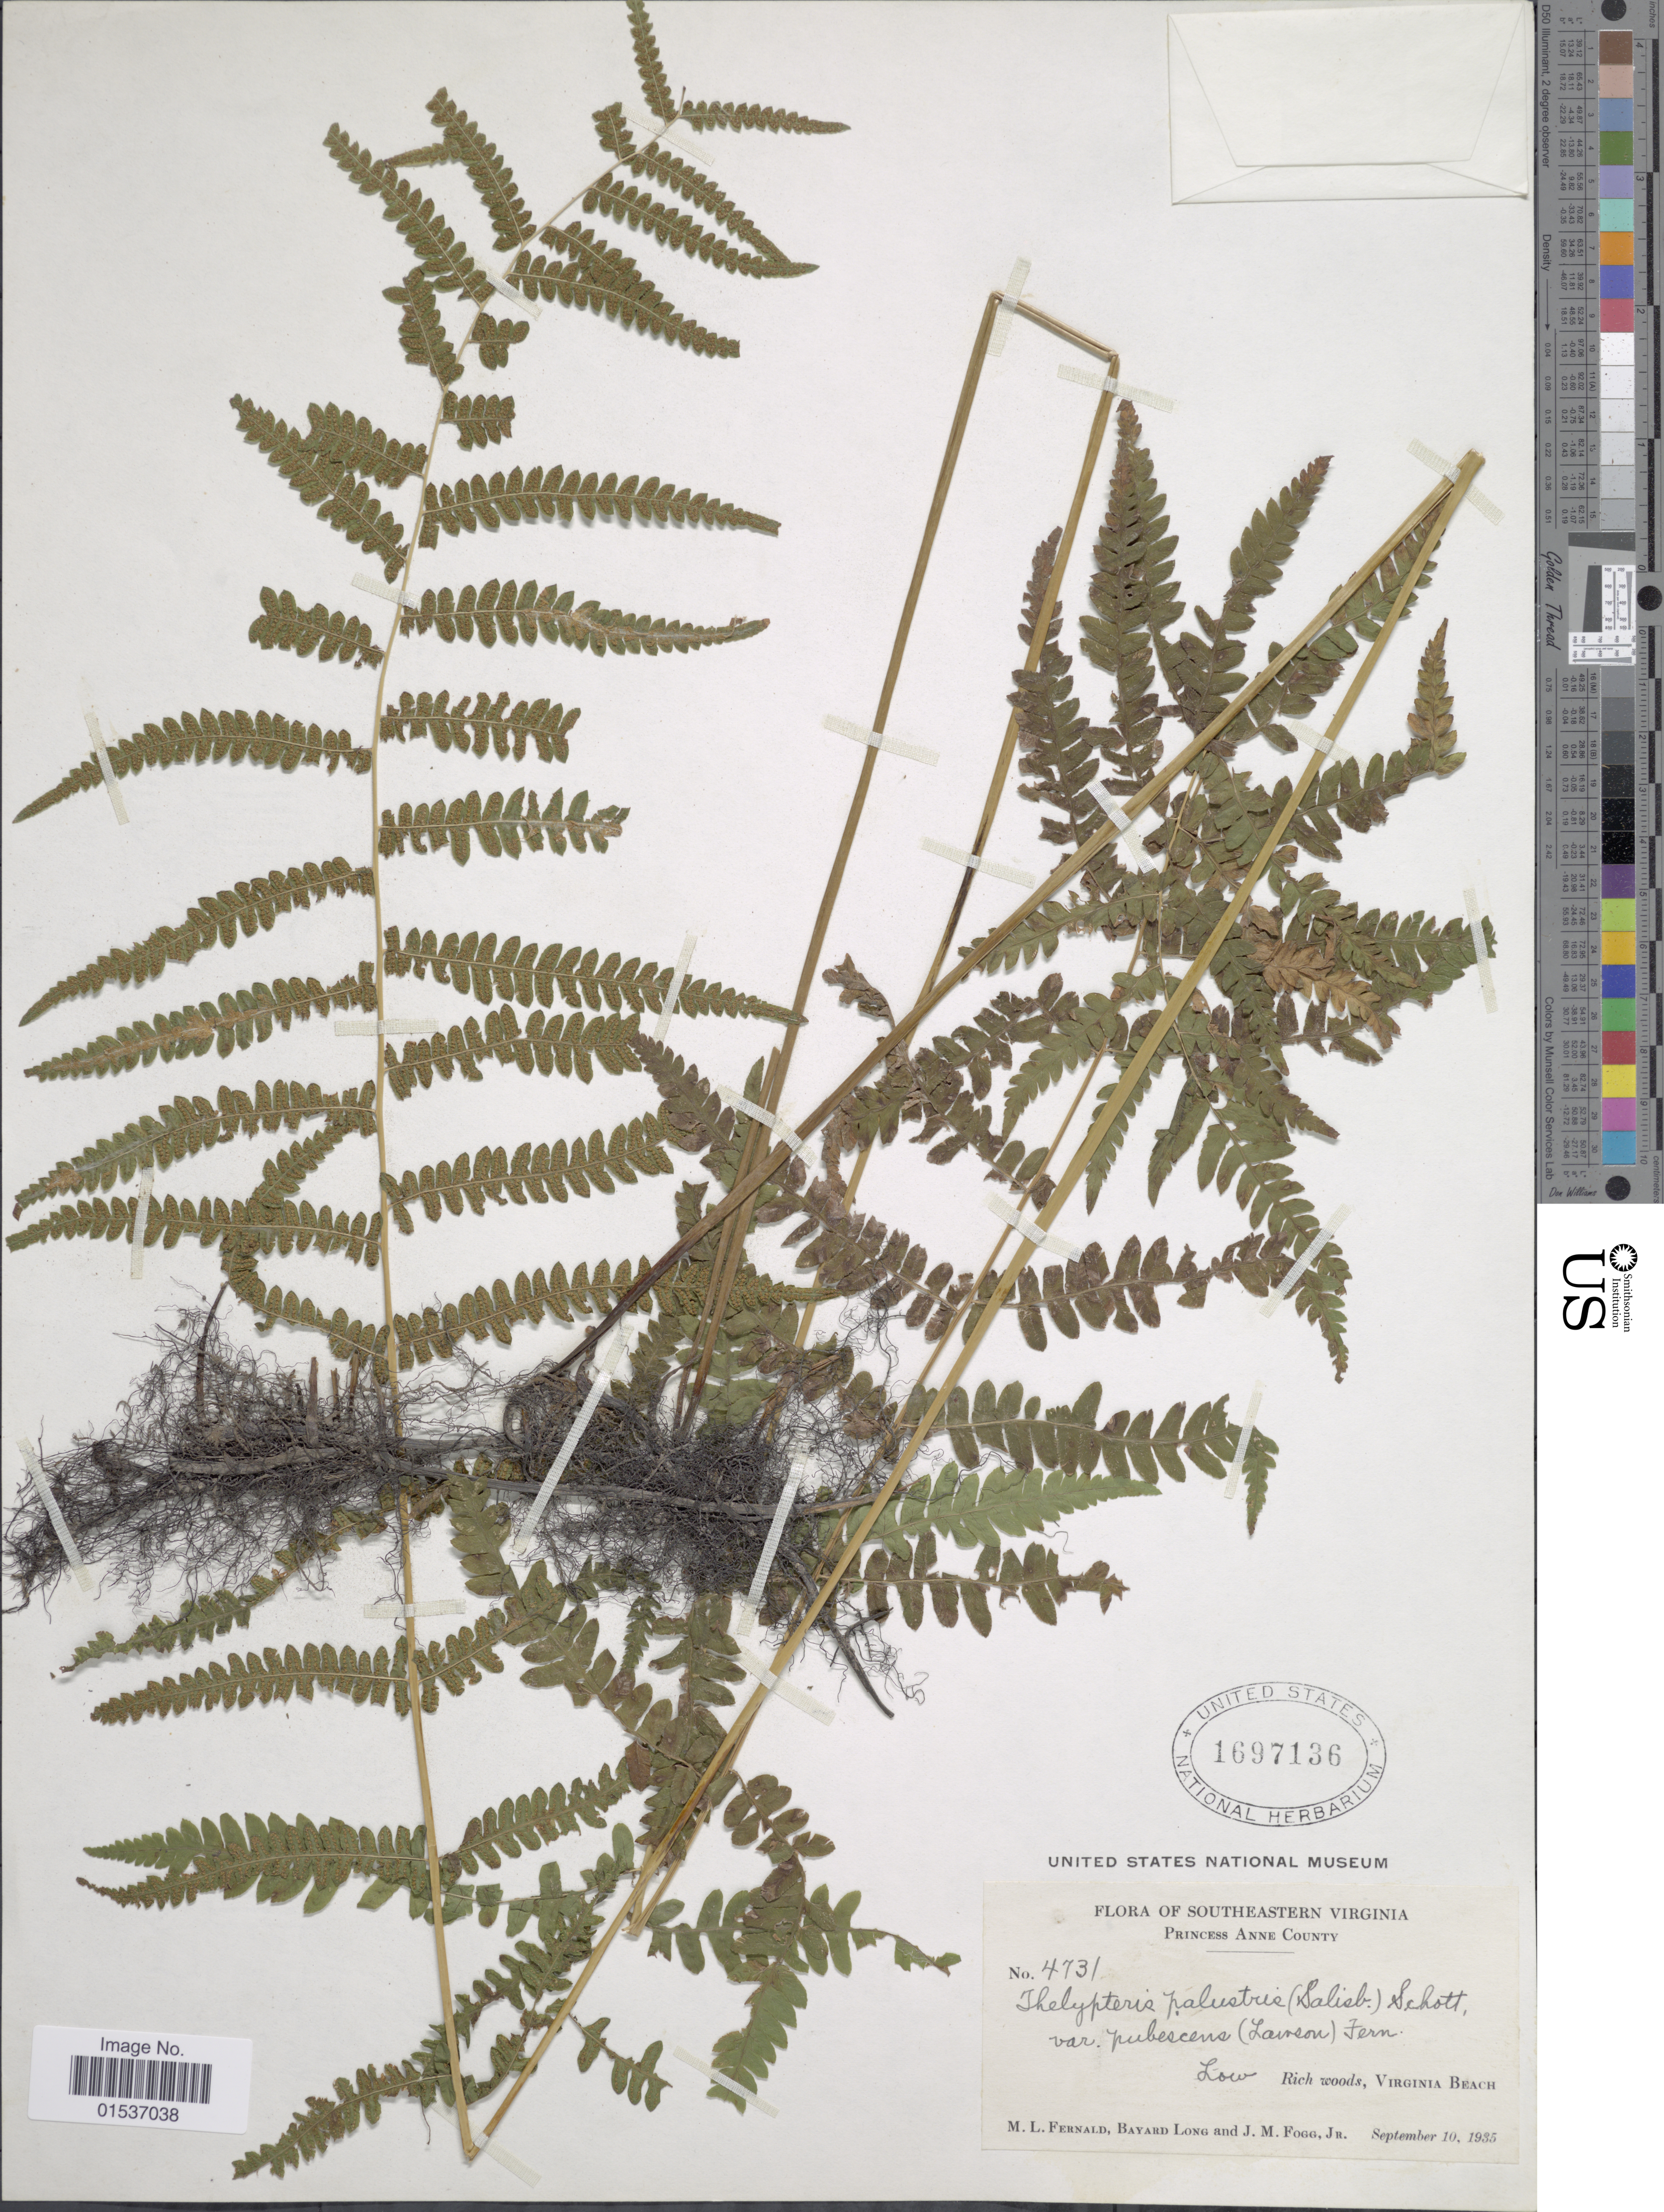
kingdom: Plantae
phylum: Tracheophyta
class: Polypodiopsida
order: Polypodiales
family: Thelypteridaceae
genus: Thelypteris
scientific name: Thelypteris palustris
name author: (Salisb.) Schott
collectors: M. L. Fernald, B. Long & J. Fogg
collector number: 4731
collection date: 1935-09-10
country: United States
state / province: Virginia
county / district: City of Virginia Beach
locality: Southeastern Virginia. Princess Anne County. Virginia Beach.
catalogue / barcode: US 1697136